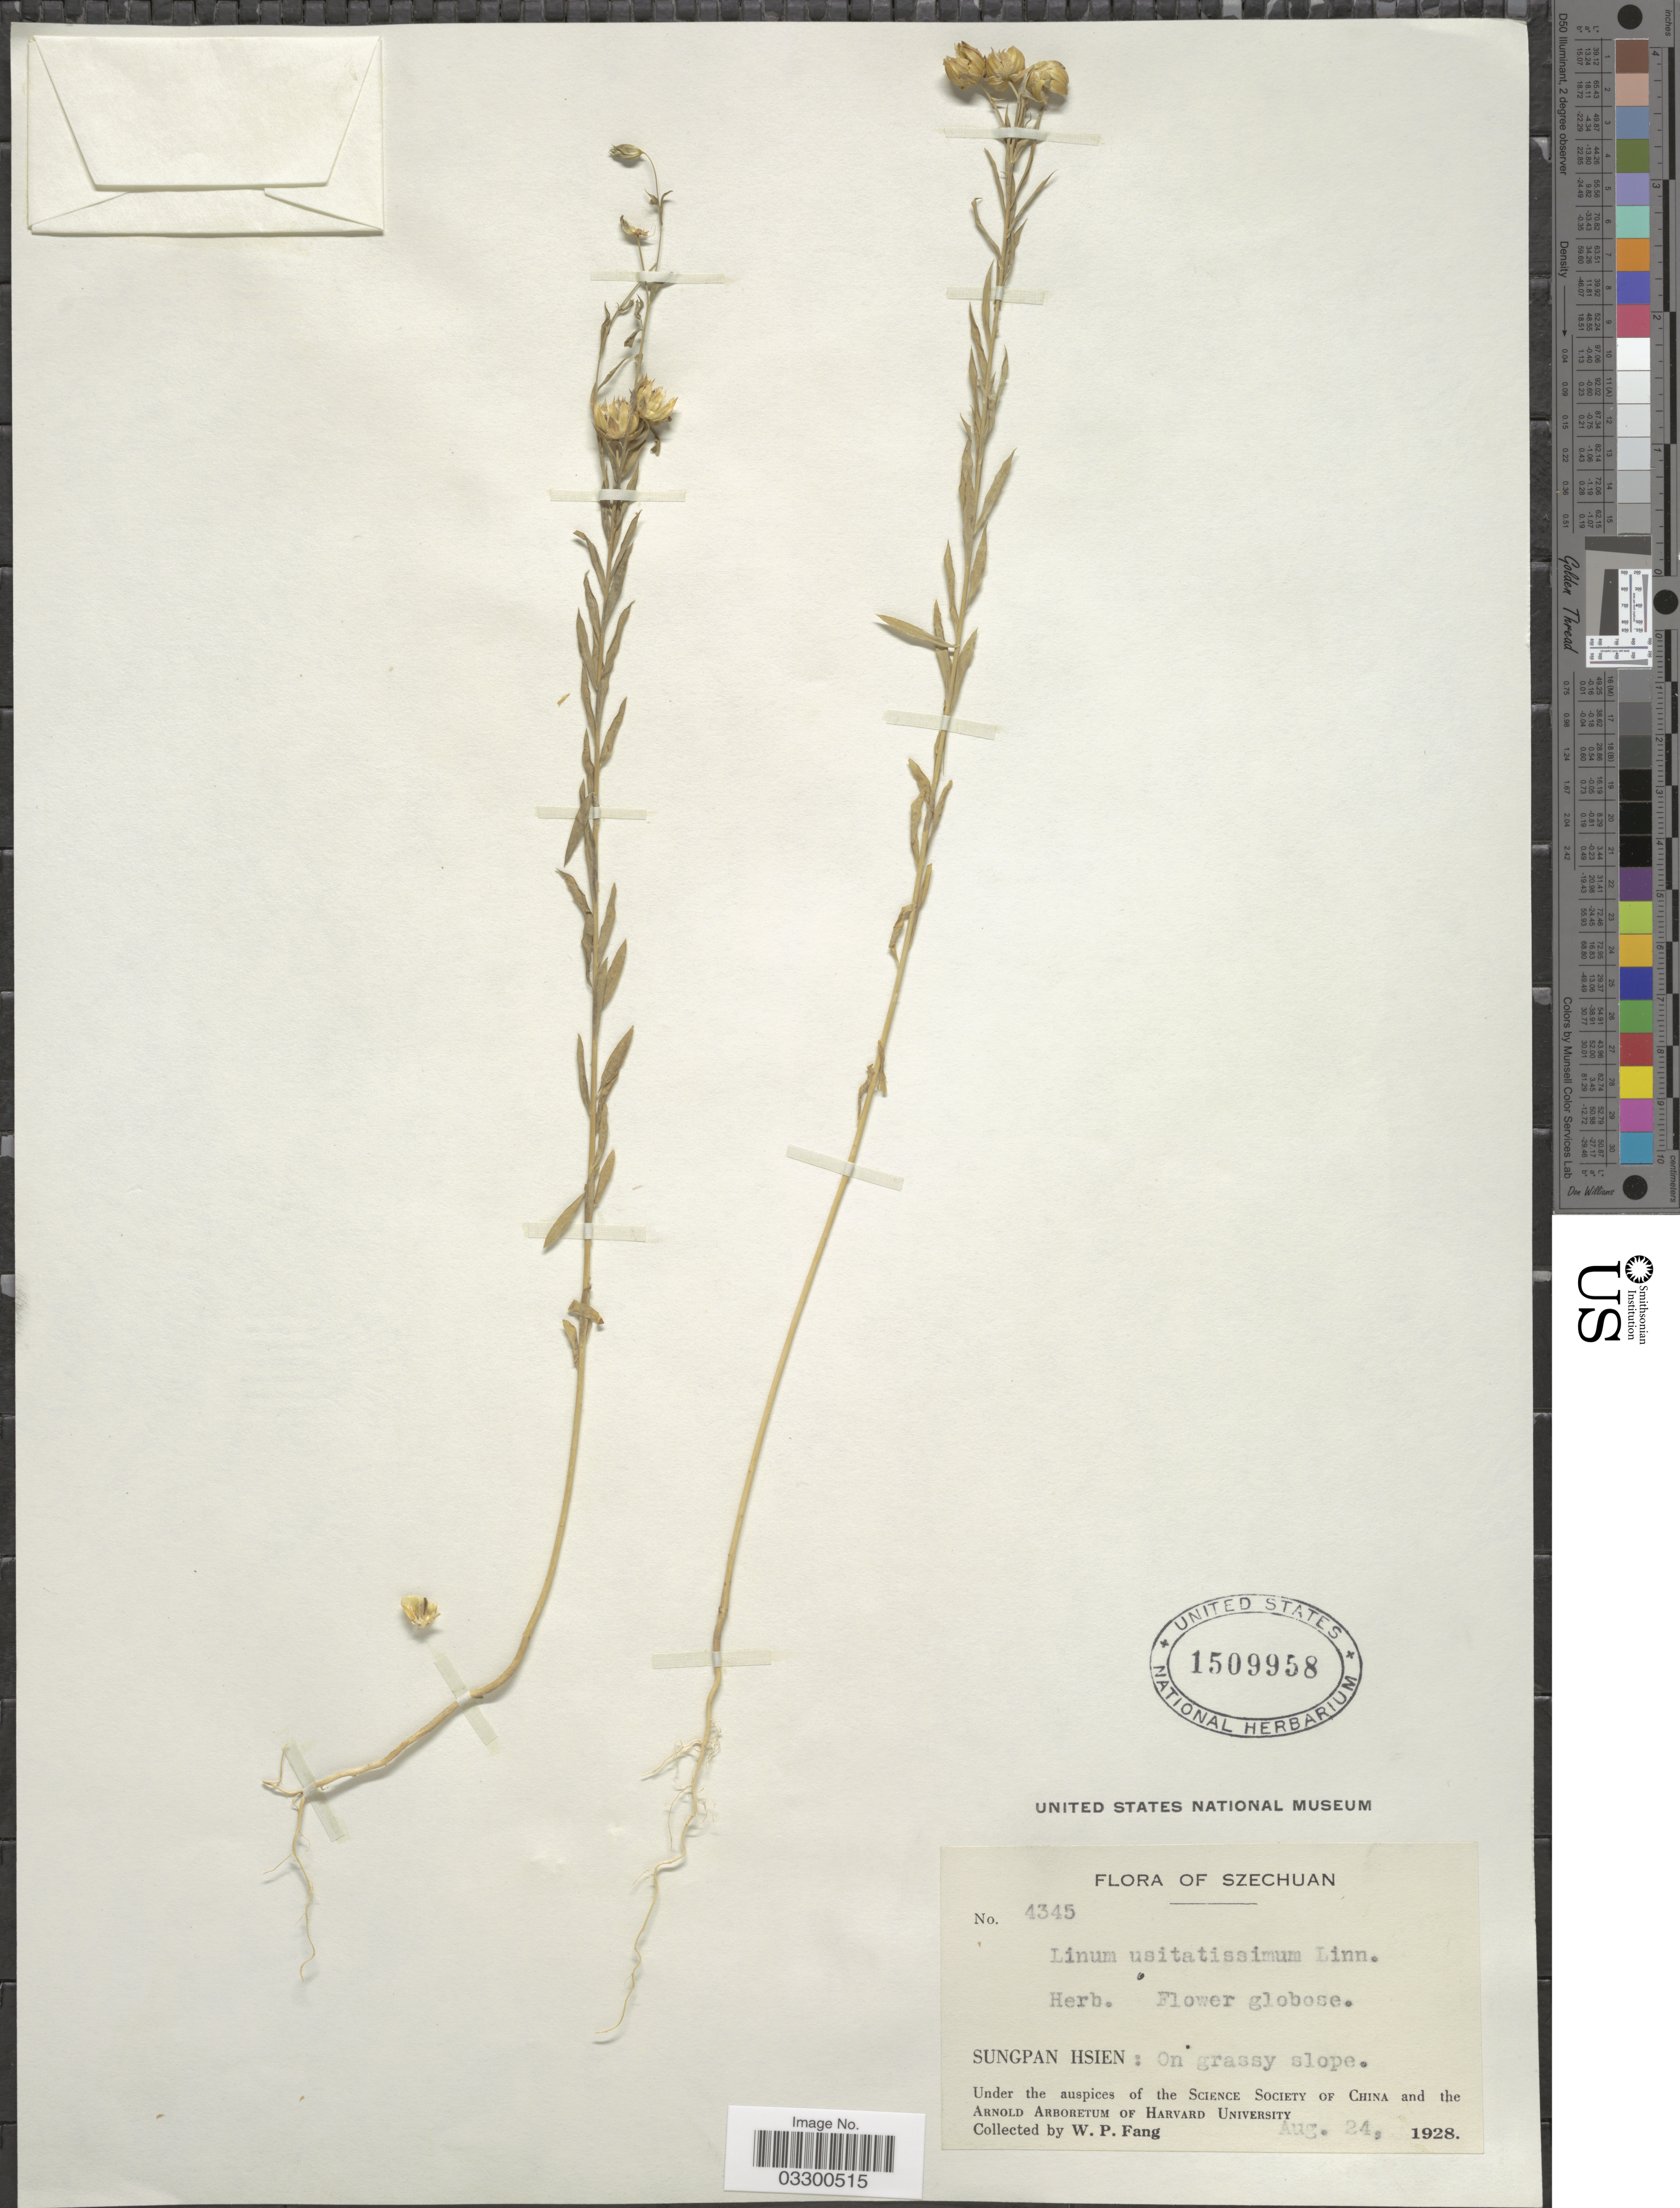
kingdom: Plantae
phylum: Tracheophyta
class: Magnoliopsida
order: Malpighiales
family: Linaceae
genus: Linum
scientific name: Linum usitatissimum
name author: L.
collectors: W. P. Fang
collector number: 4345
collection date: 1928-08-24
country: China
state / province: Sichuan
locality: Szechuan. Sungpan Hsien.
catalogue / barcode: US 1509958